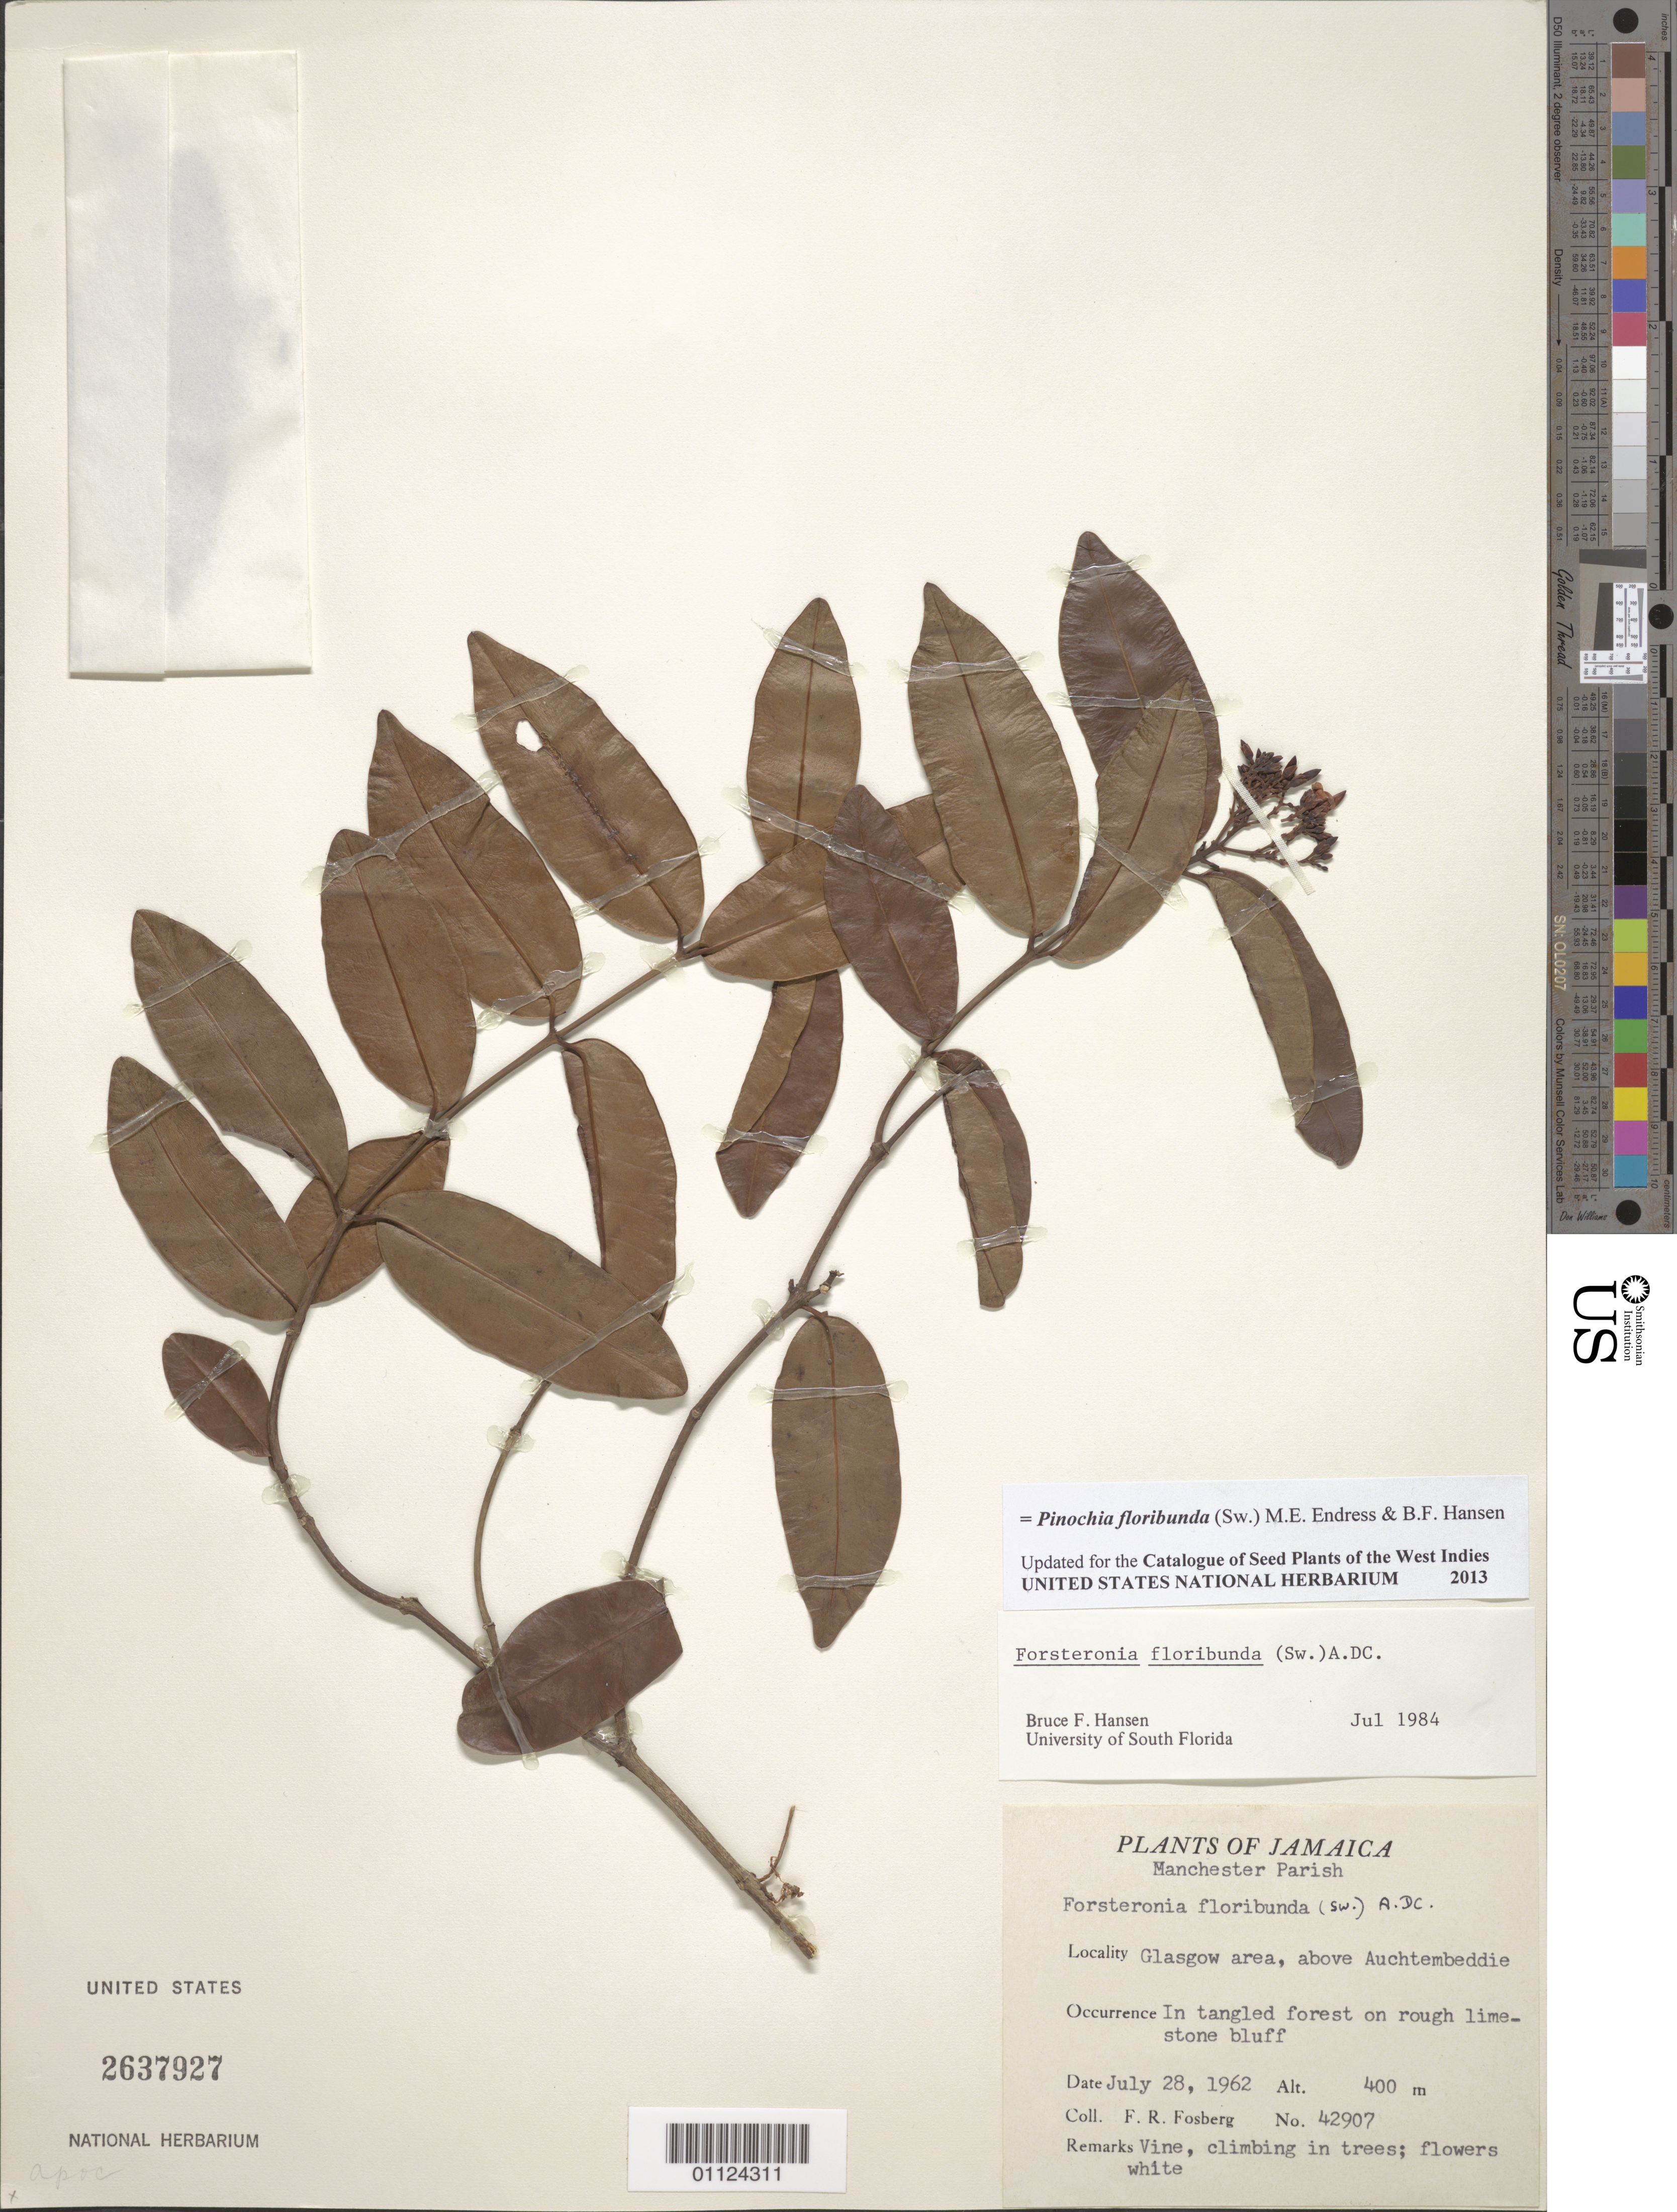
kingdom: Plantae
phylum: Tracheophyta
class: Magnoliopsida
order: Gentianales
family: Apocynaceae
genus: Pinochia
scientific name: Pinochia floribunda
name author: (Sw.) M.E. Endress & B.F. Hansen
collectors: F. R. Fosberg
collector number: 42907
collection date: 1962-07-28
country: Jamaica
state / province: Manchester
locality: Glasgow area, above Auchtembeddie.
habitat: In tangled forest on rough limestone bluff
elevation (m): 400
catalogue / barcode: US 2637927